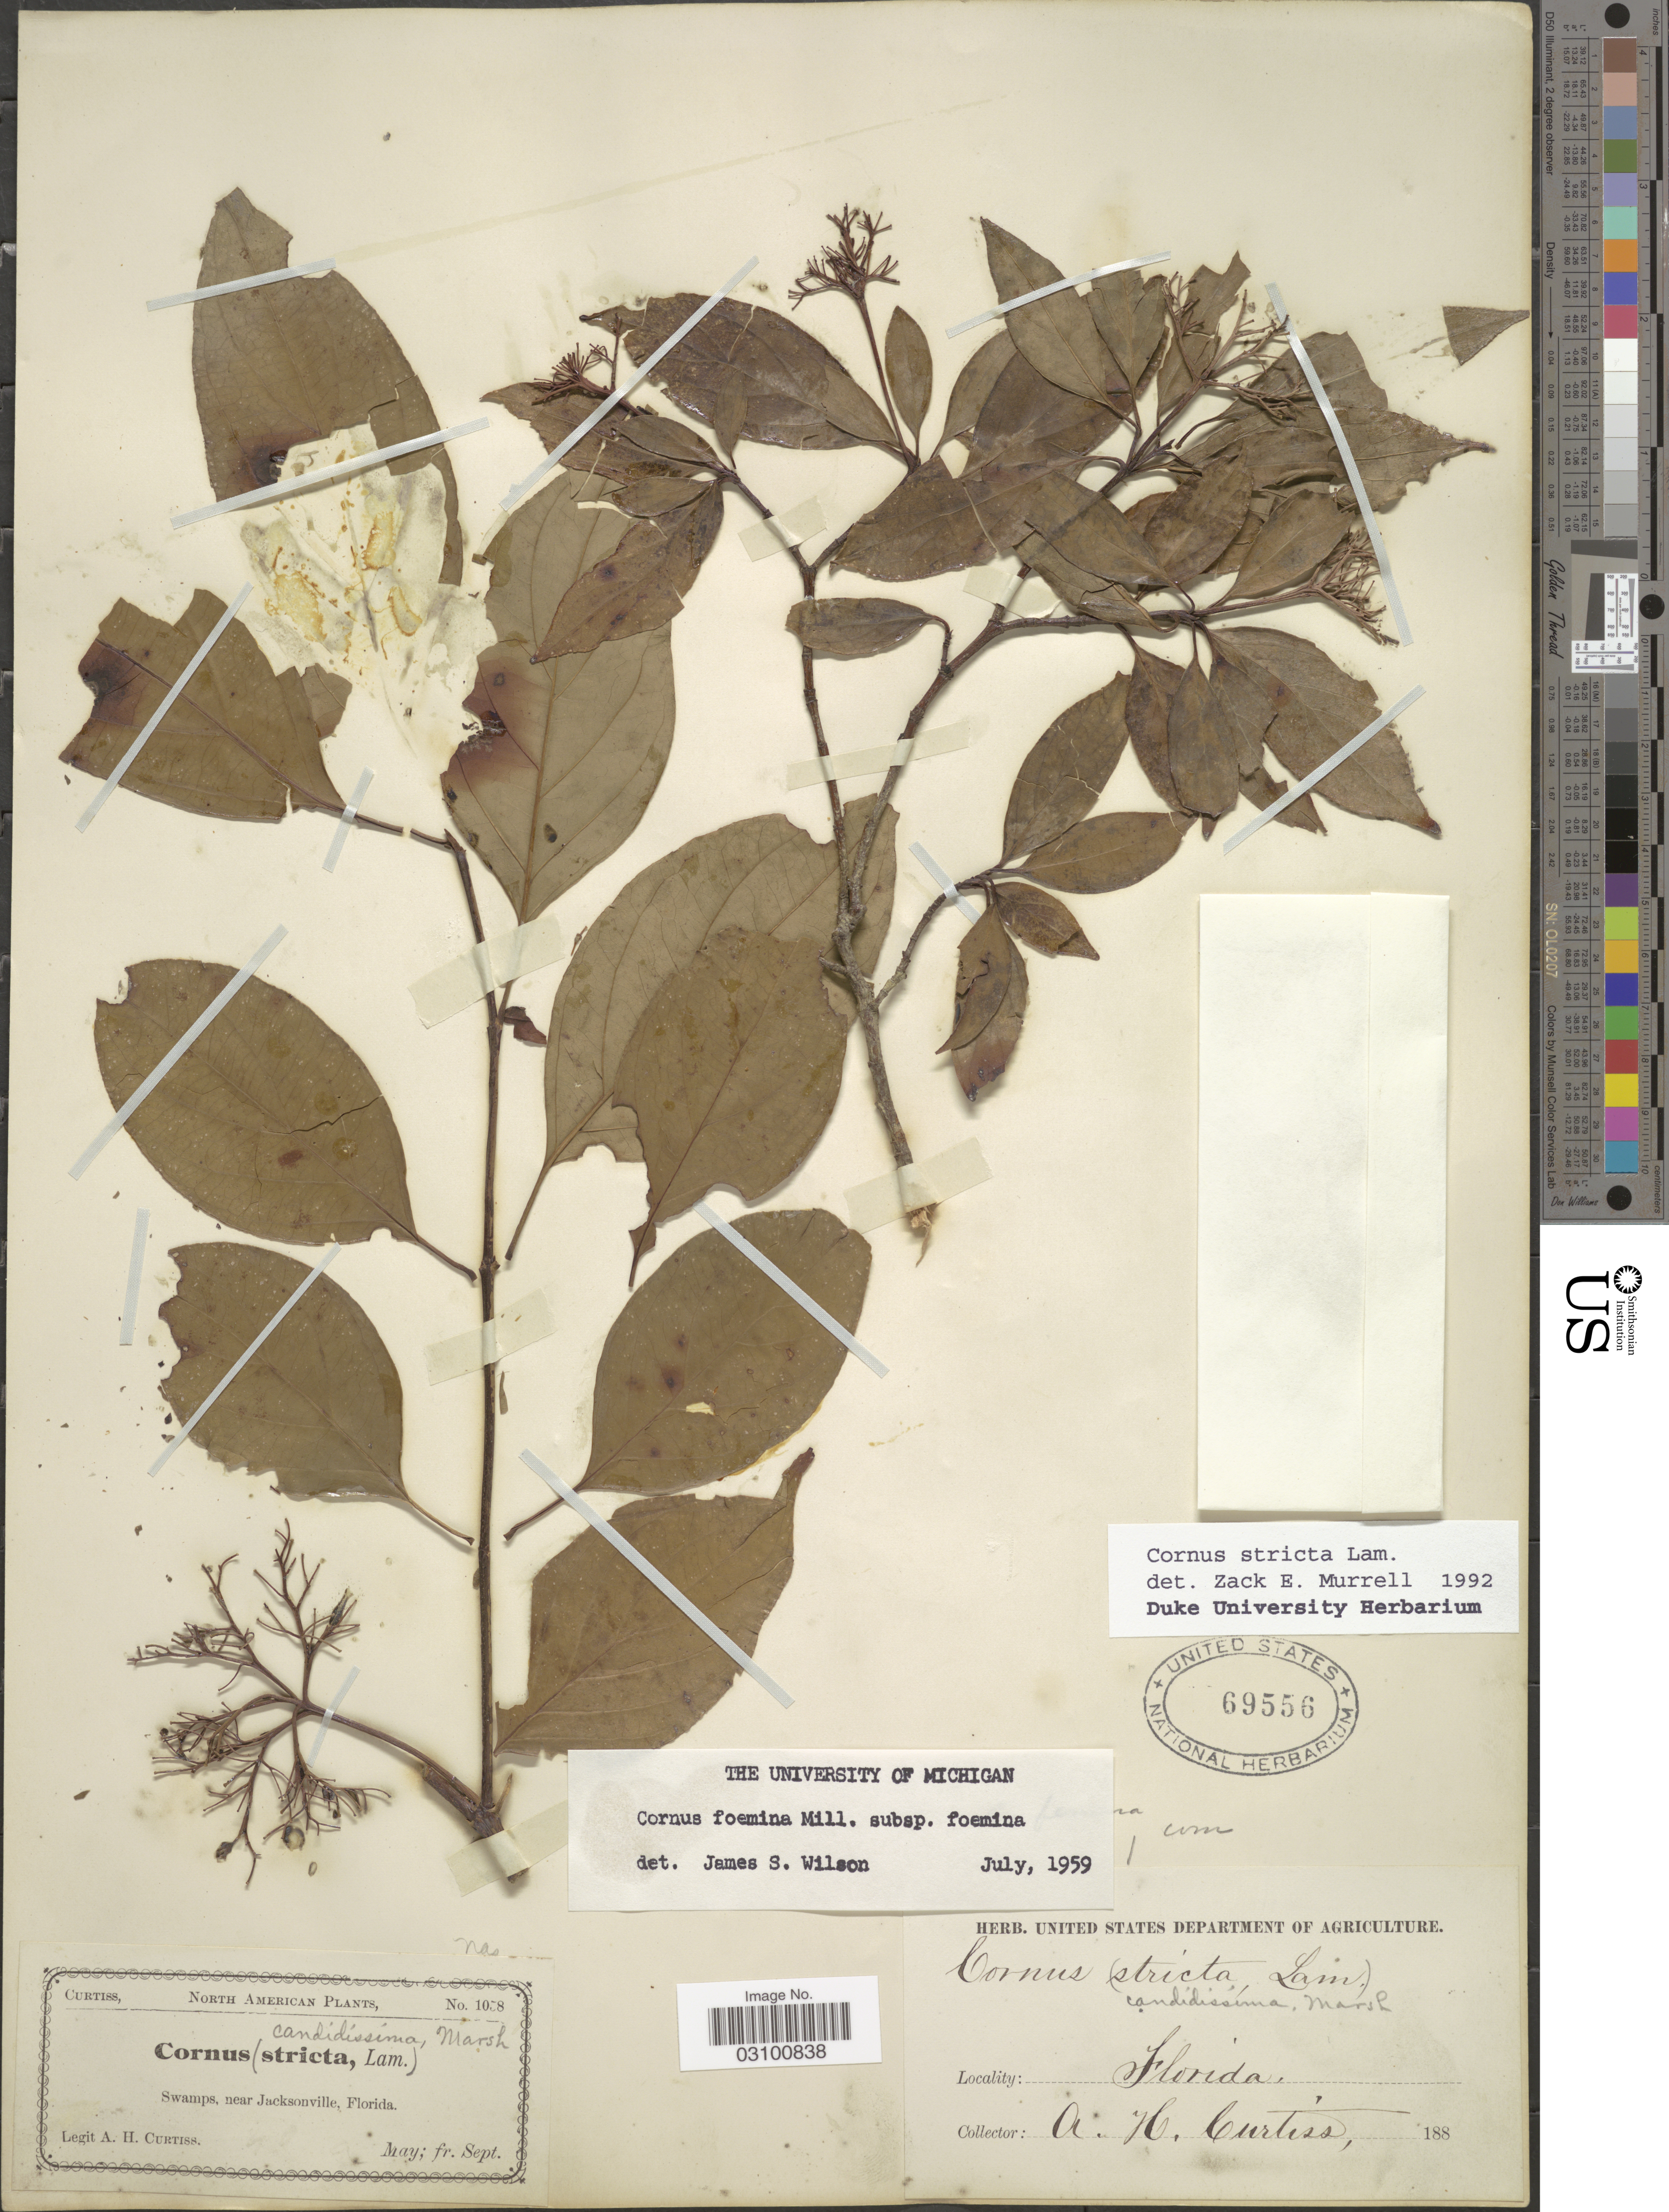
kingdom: Plantae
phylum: Tracheophyta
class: Magnoliopsida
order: Cornales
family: Cornaceae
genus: Cornus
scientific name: Cornus stricta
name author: Lam.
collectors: A. H. Curtiss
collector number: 1058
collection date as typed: May; fr. Sept. 188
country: United States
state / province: Florida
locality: Swamps, near Jacksonville.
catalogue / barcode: US 69556